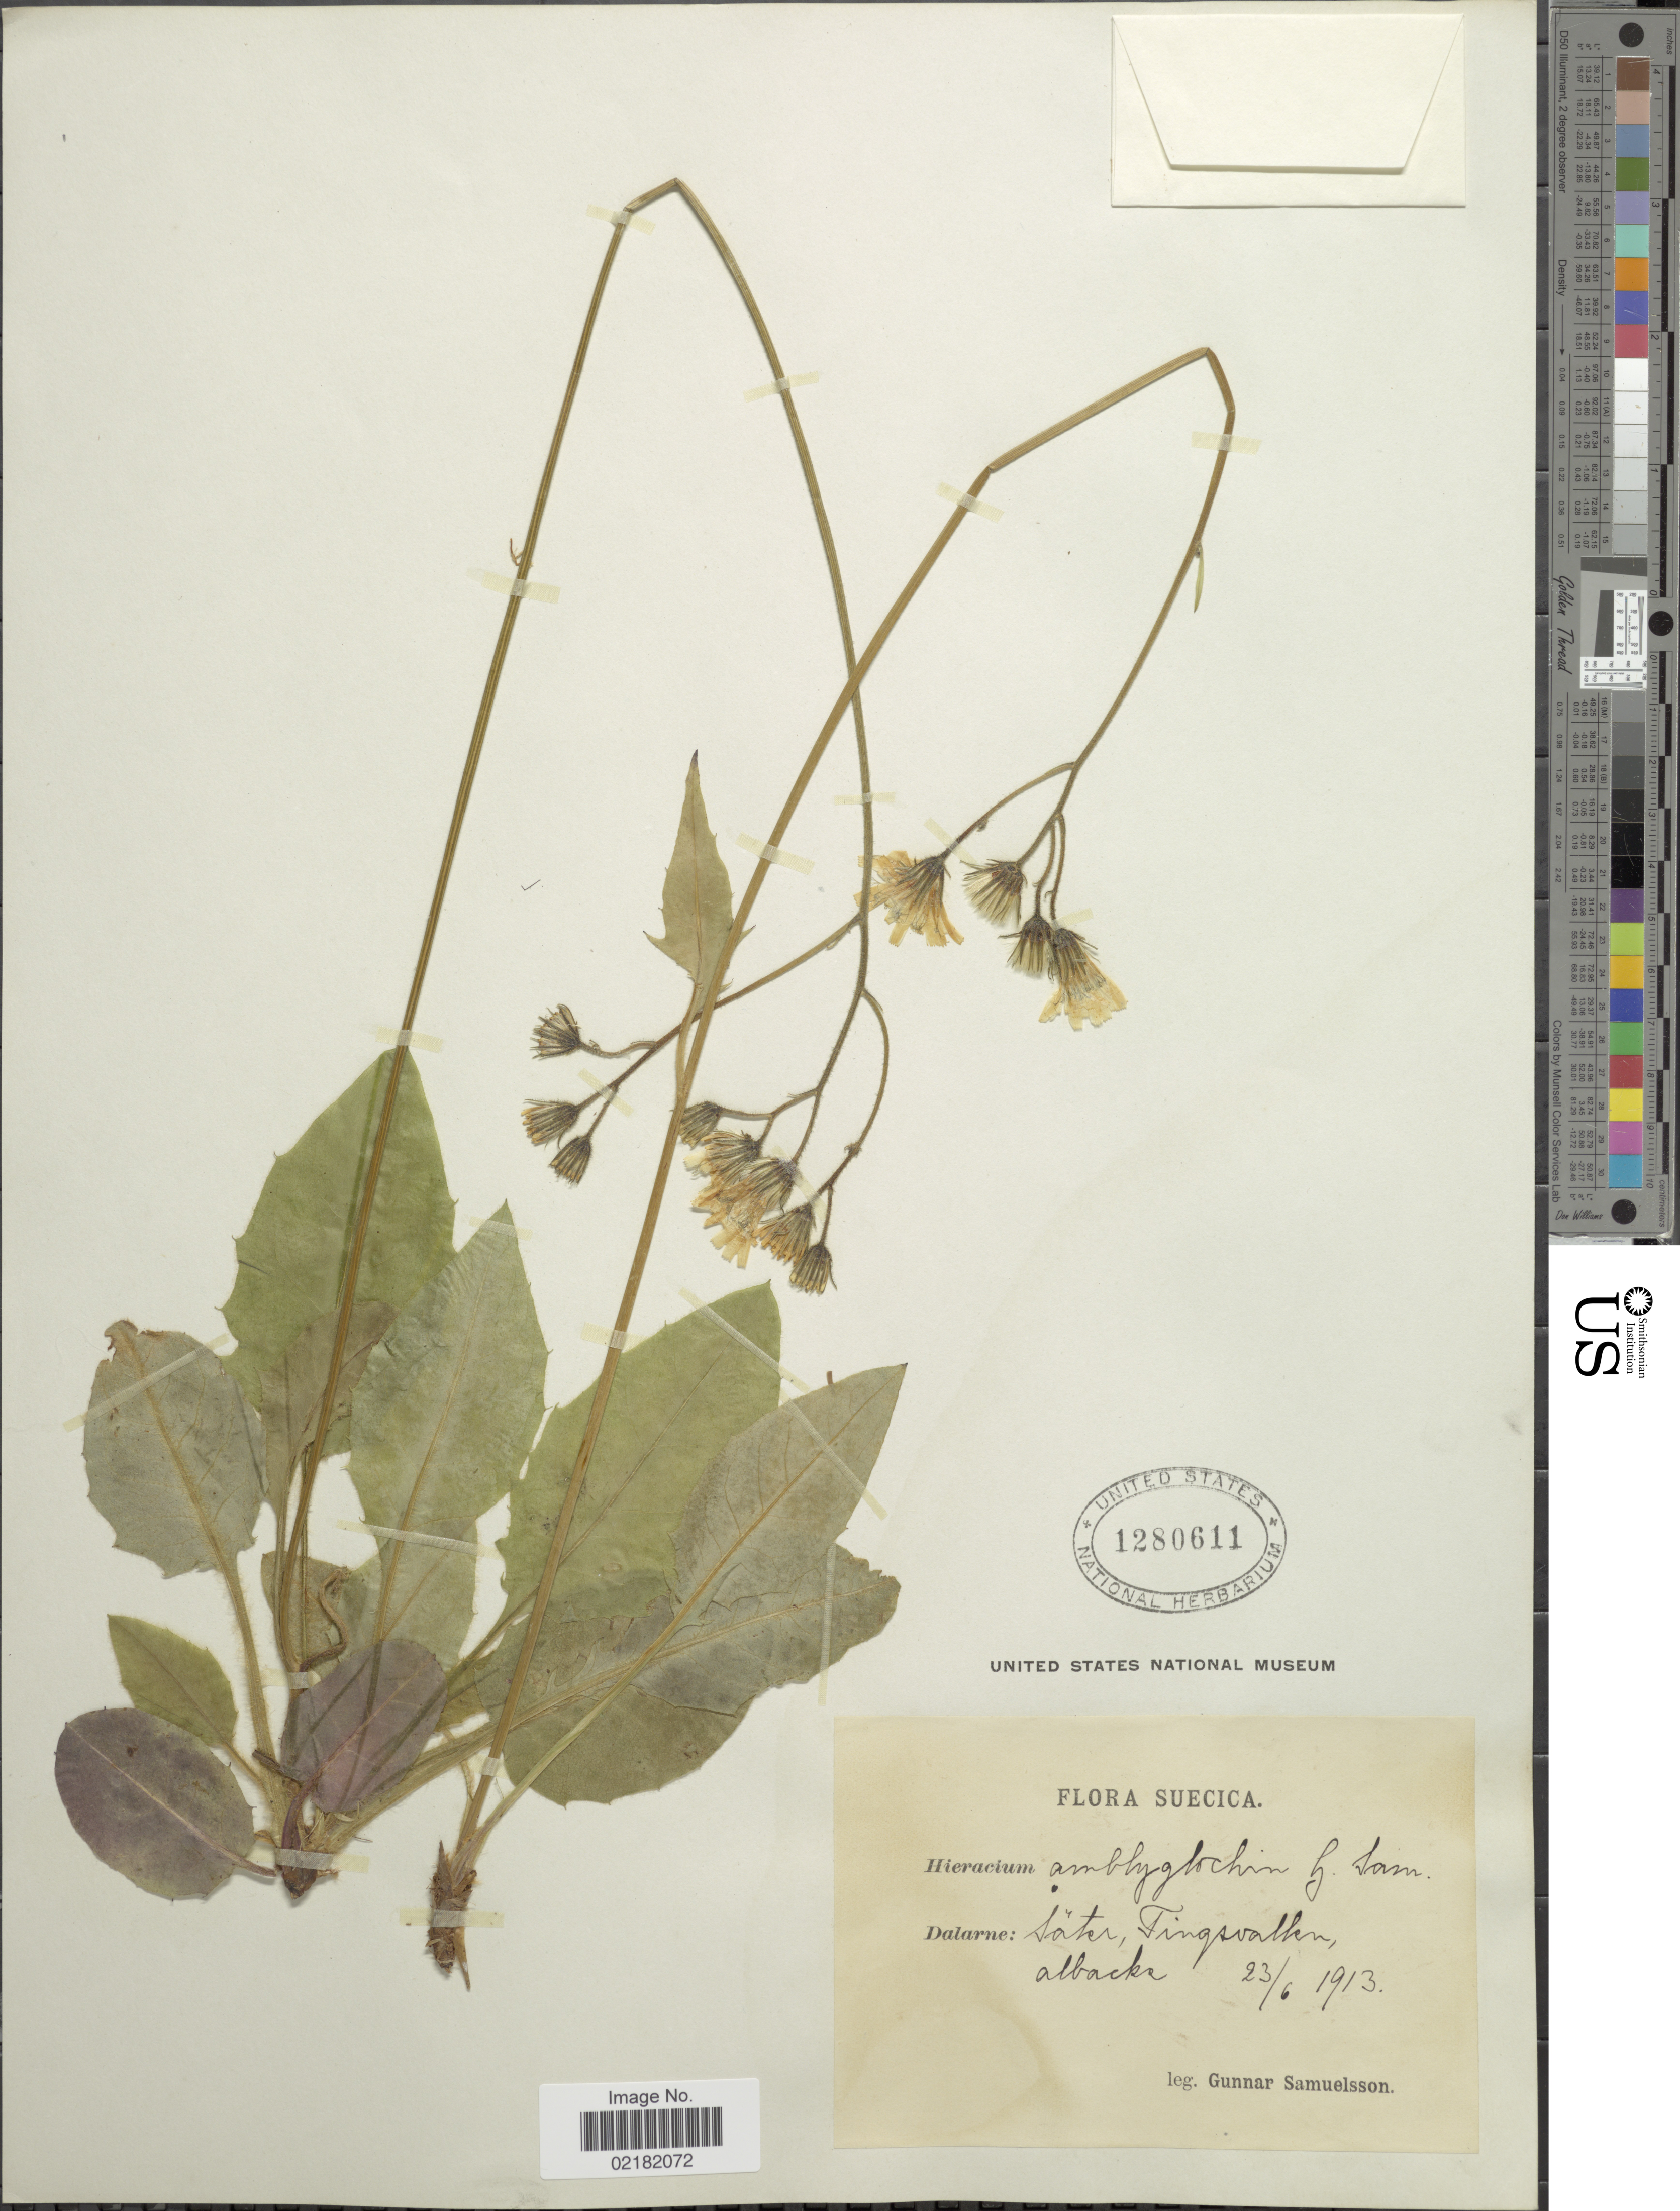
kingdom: Plantae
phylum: Tracheophyta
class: Magnoliopsida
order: Asterales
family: Asteraceae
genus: Hieracium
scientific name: Hieracium amblyglochin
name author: (Sam.) Sam.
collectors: G. Samuelsson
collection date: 1913-06-23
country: Sweden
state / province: Dalarna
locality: Sater, Tingsvallen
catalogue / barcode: US 1280611